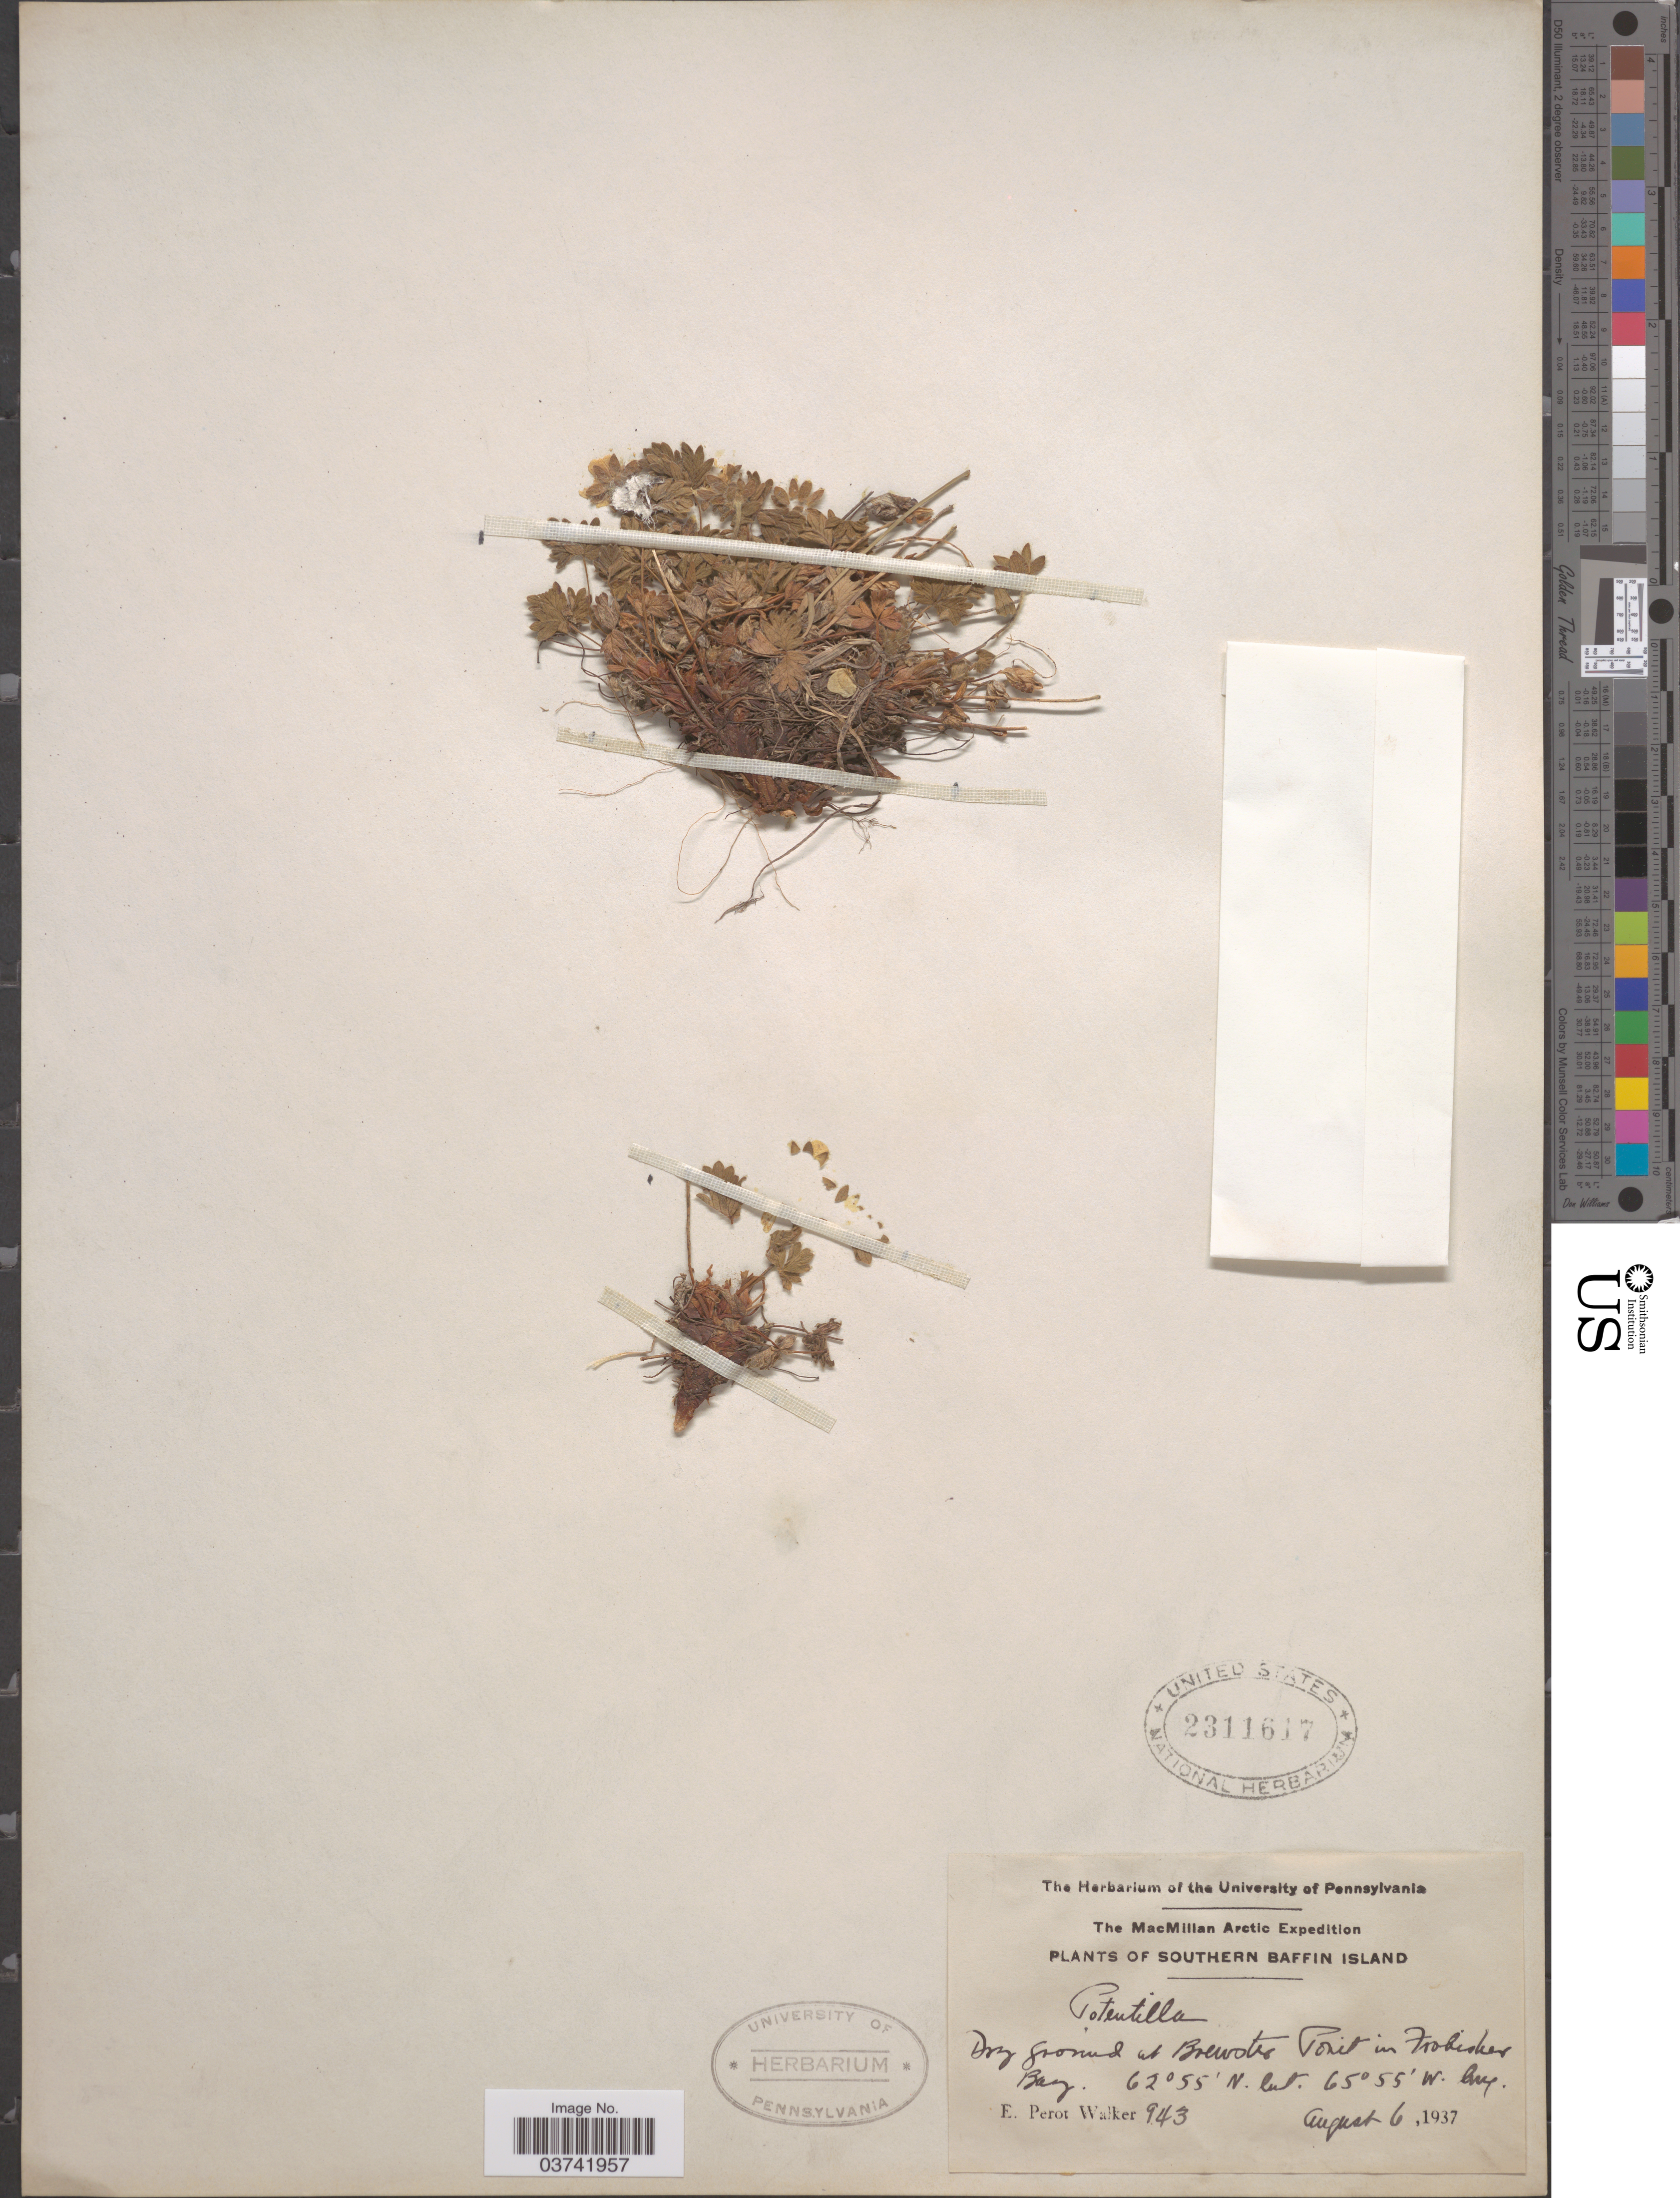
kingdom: Plantae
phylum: Tracheophyta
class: Magnoliopsida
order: Rosales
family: Rosaceae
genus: Potentilla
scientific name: Potentilla sp.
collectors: E. Walker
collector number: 943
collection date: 1937-08-06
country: Canada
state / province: Nunavut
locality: Southern Baffin Island. Dry ground at Brewster Point in Frobisher Bay.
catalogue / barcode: US 2311617